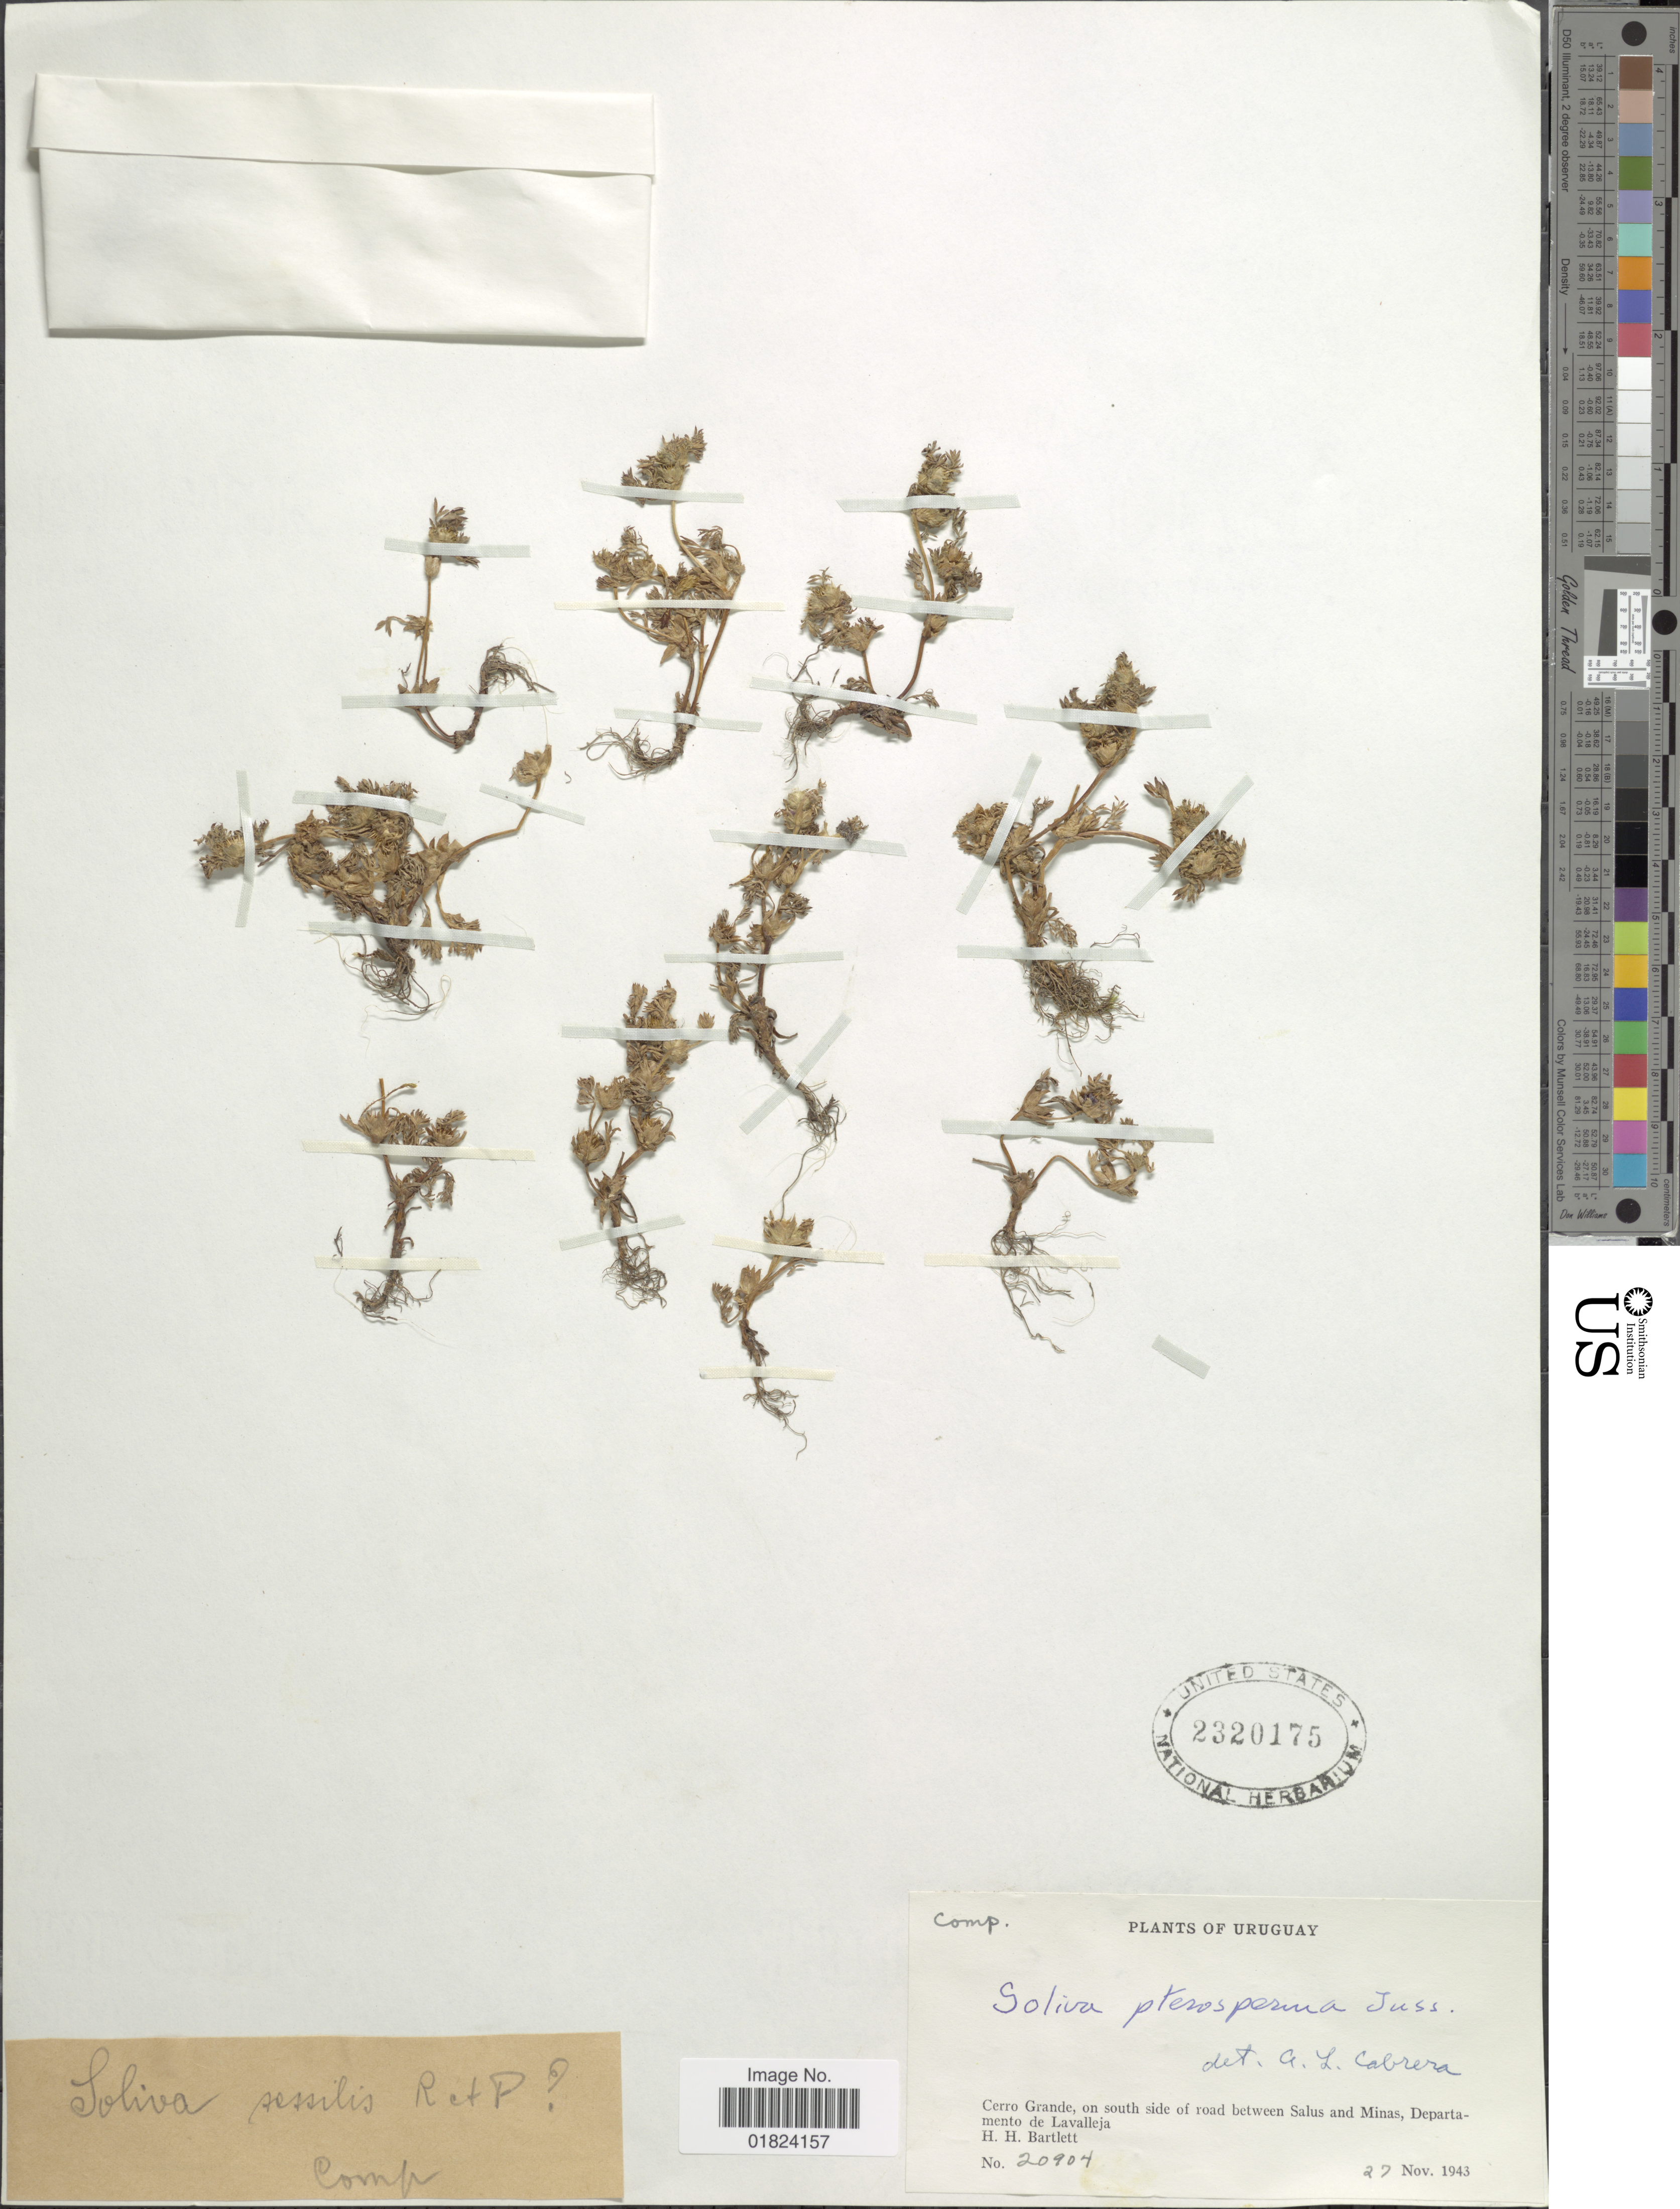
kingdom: Plantae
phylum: Tracheophyta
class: Magnoliopsida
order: Asterales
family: Asteraceae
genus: Soliva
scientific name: Soliva pterosperma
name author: (Juss.) Less.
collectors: H. H. Bartlett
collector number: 20904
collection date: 1943-11-21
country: Uruguay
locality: Cerro Grande, on south side of road between Salus and Minas, Departamento de Lavalleja.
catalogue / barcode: US 2320175